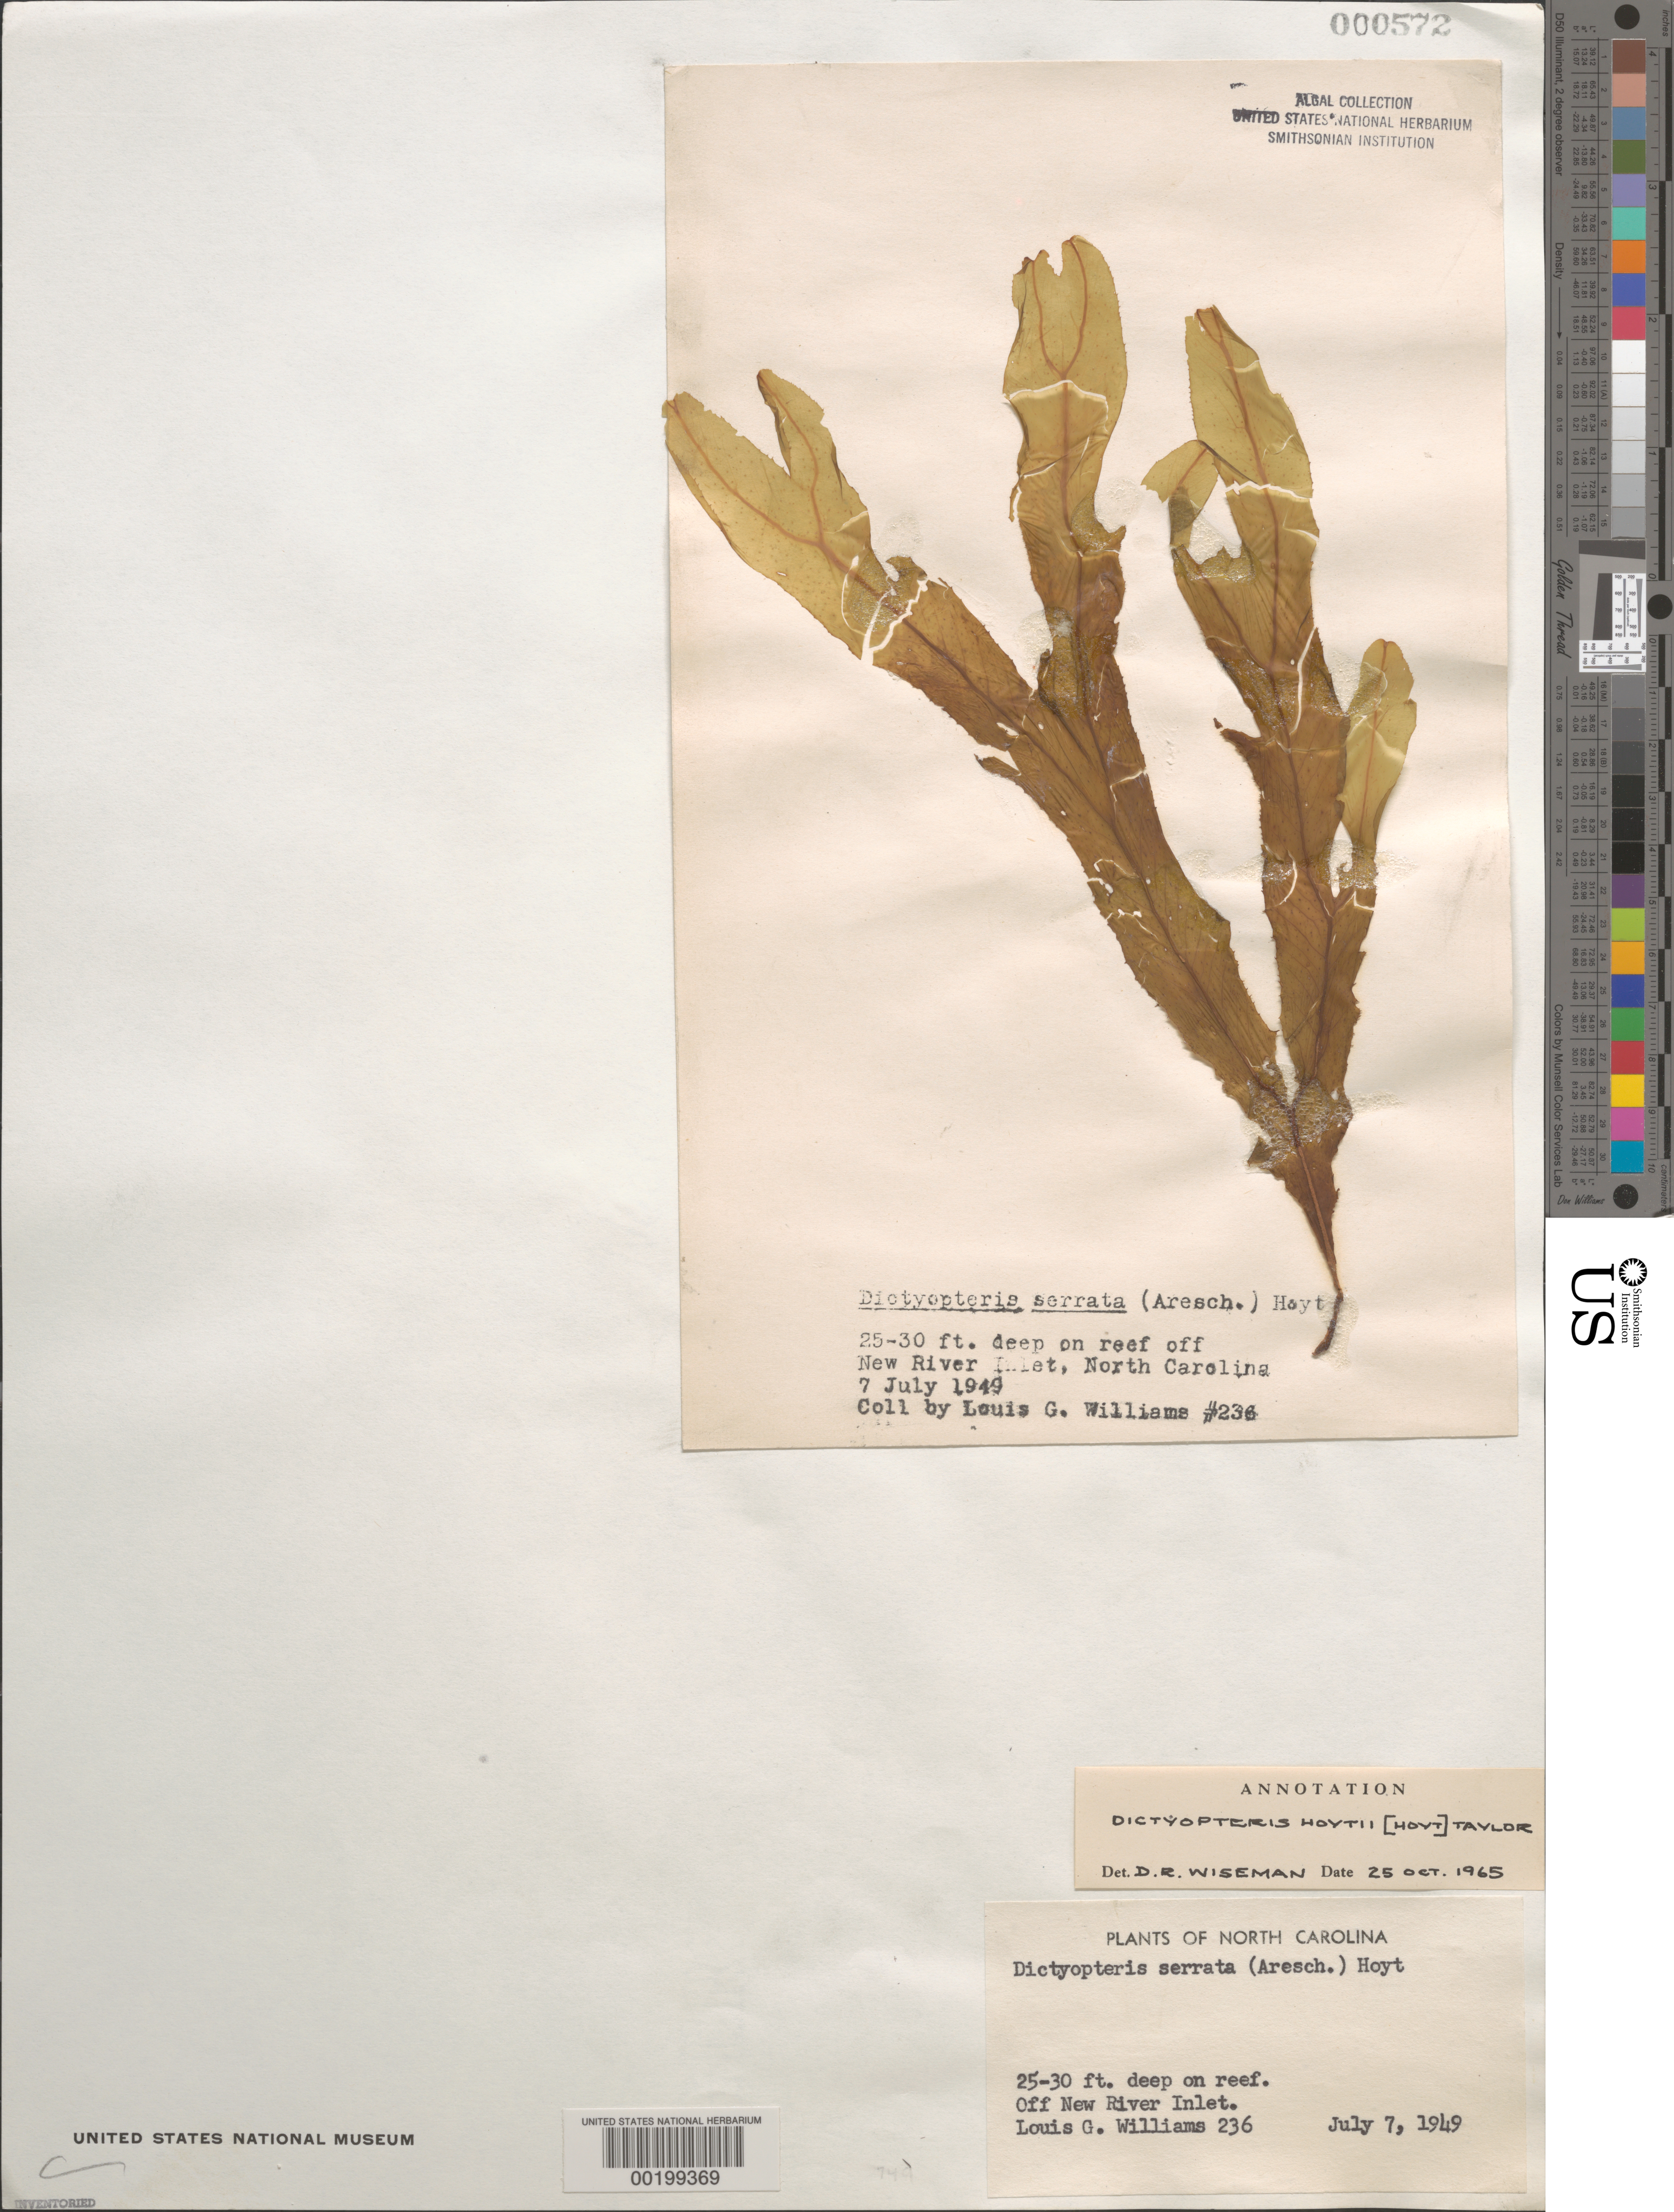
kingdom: Chromista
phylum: Ochrophyta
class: Phaeophyceae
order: Dictyotales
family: Dictyotaceae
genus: Dictyopteris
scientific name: Dictyopteris serrata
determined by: Wiseman, D. R.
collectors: L. G. Williams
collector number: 236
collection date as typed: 07 Jul 1949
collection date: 1949-07-07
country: United States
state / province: North Carolina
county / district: Onslow County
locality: Reef off New River Inlet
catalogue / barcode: US 572